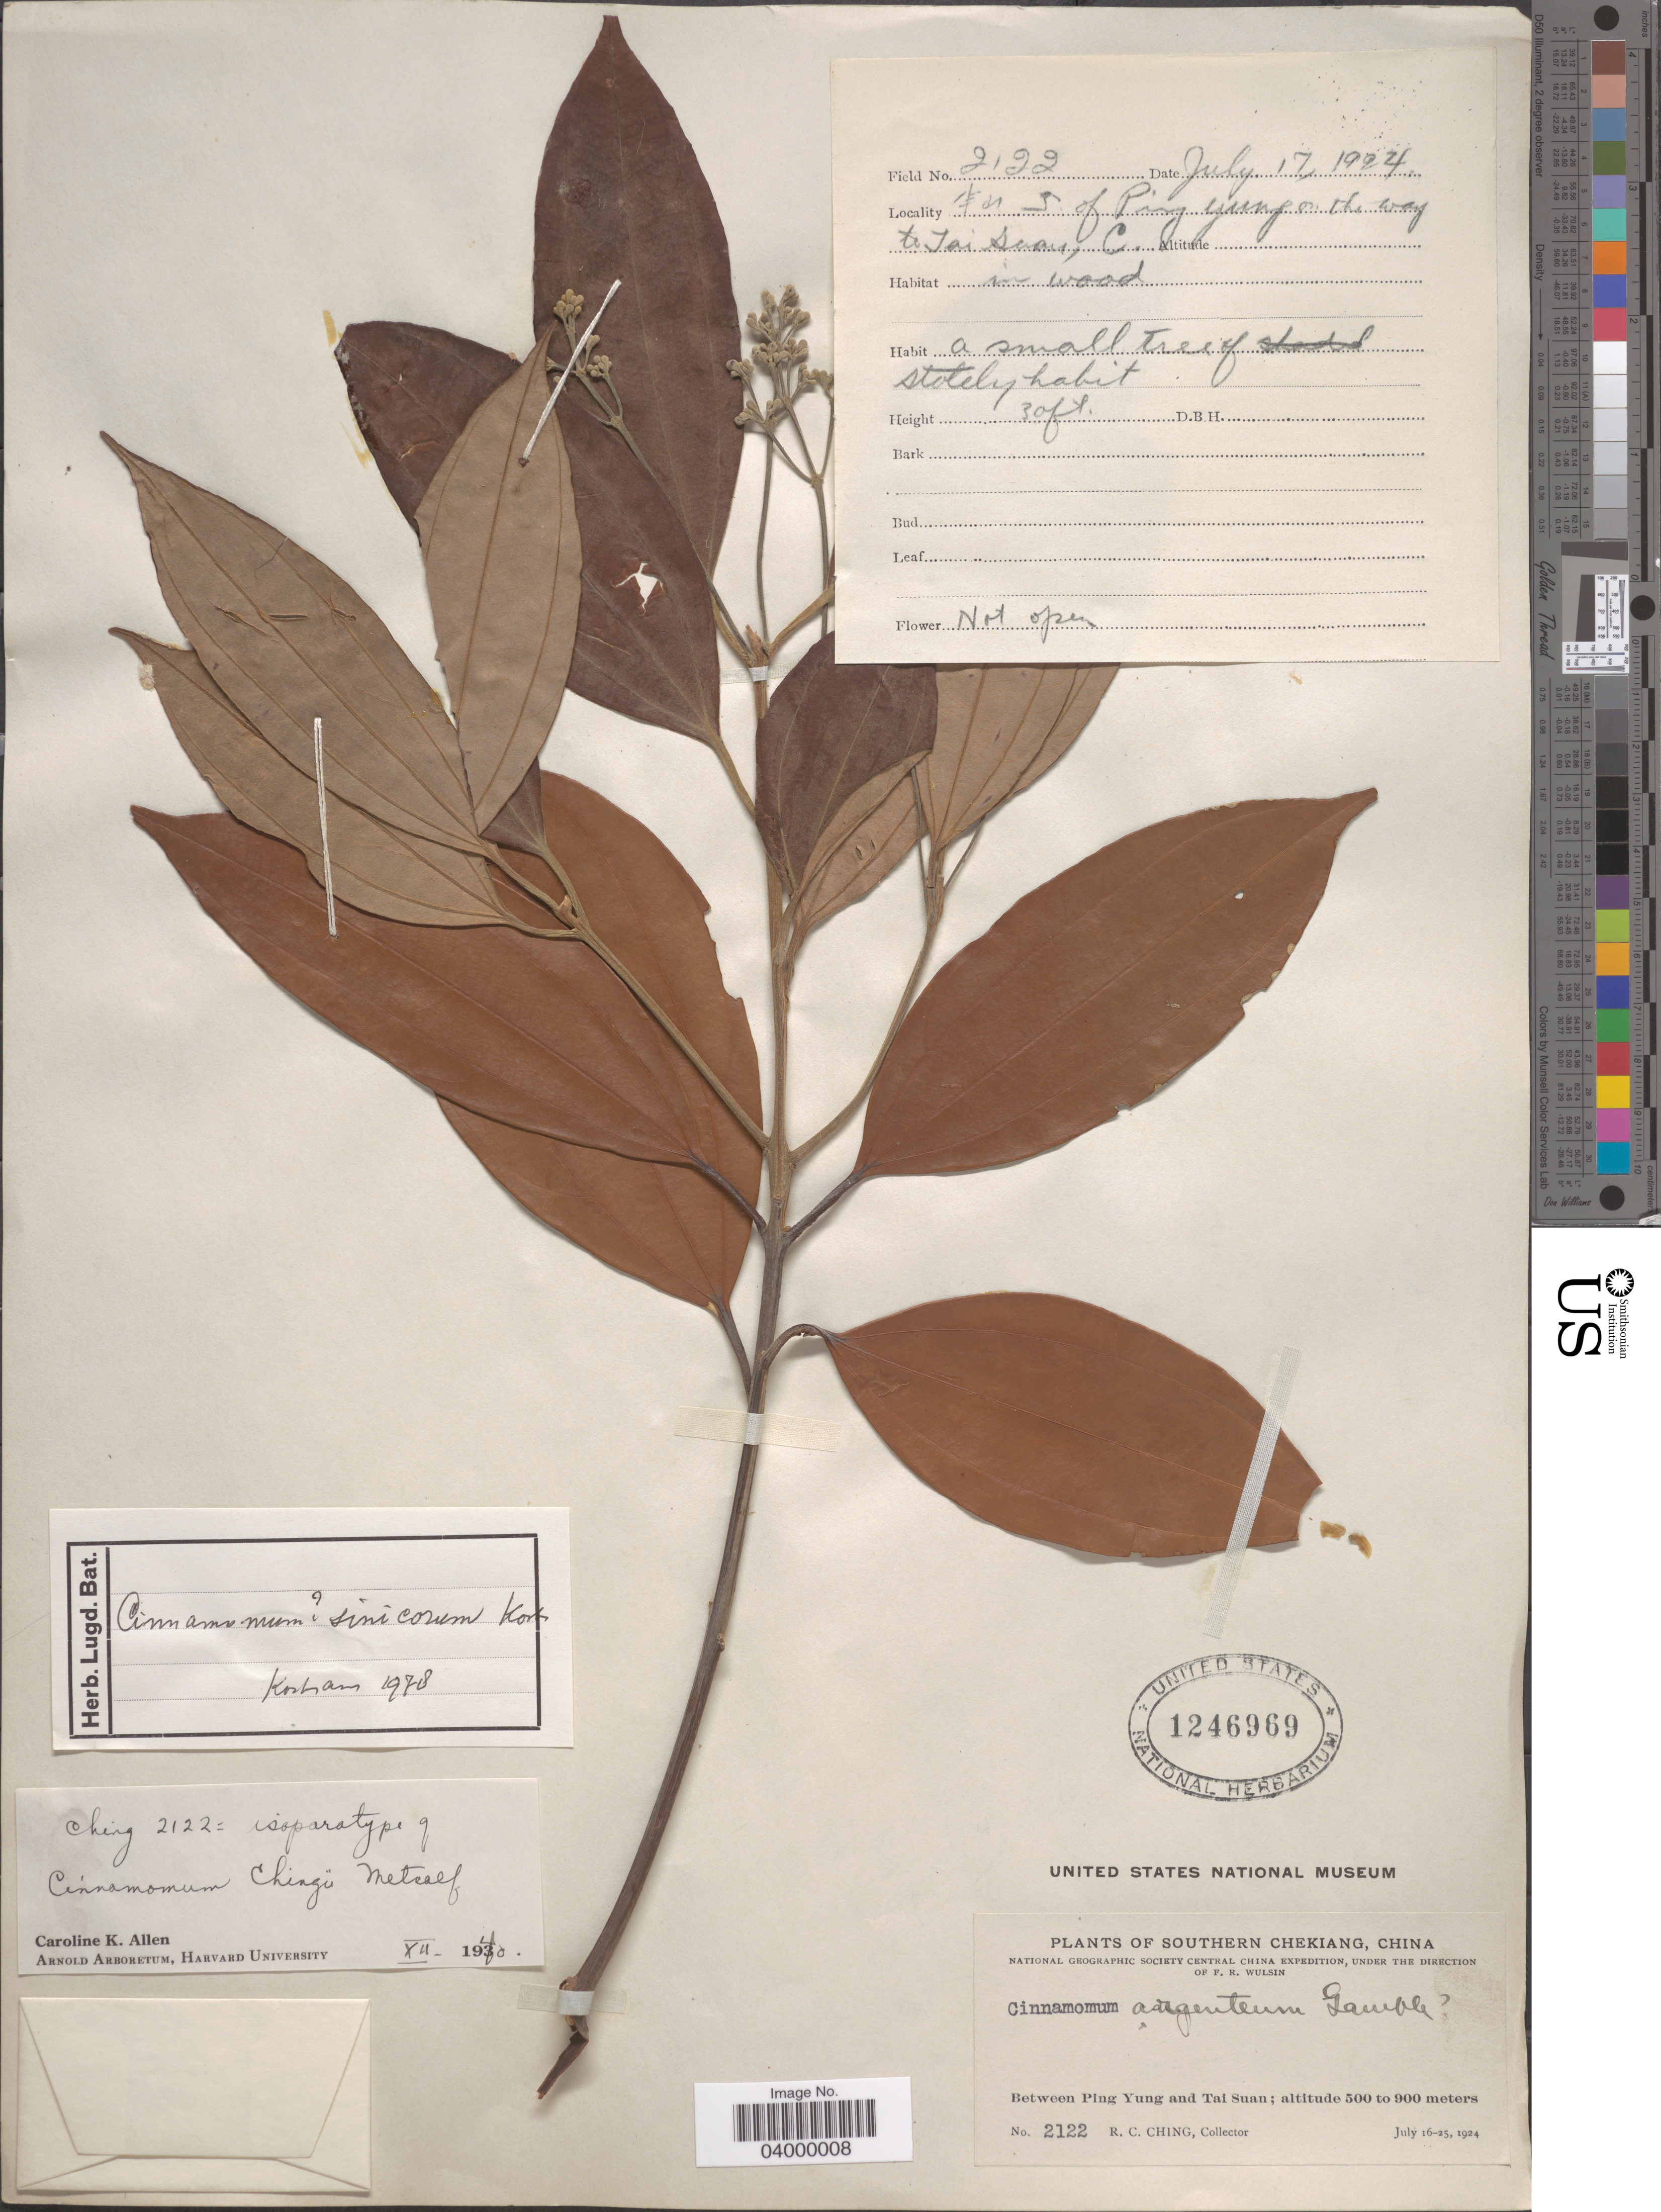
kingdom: Plantae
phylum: Tracheophyta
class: Magnoliopsida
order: Laurales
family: Lauraceae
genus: Cinnamomum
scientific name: Cinnamomum sp.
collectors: R. C. Ching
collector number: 2122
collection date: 1924-07-17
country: China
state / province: Zhejiang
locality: X S. of Ping yung on the way to Sai Suau, C. [interpreted] Southern Chekiang. Between Ping Yung and Tai Suan.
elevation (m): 500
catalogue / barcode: US 1246969